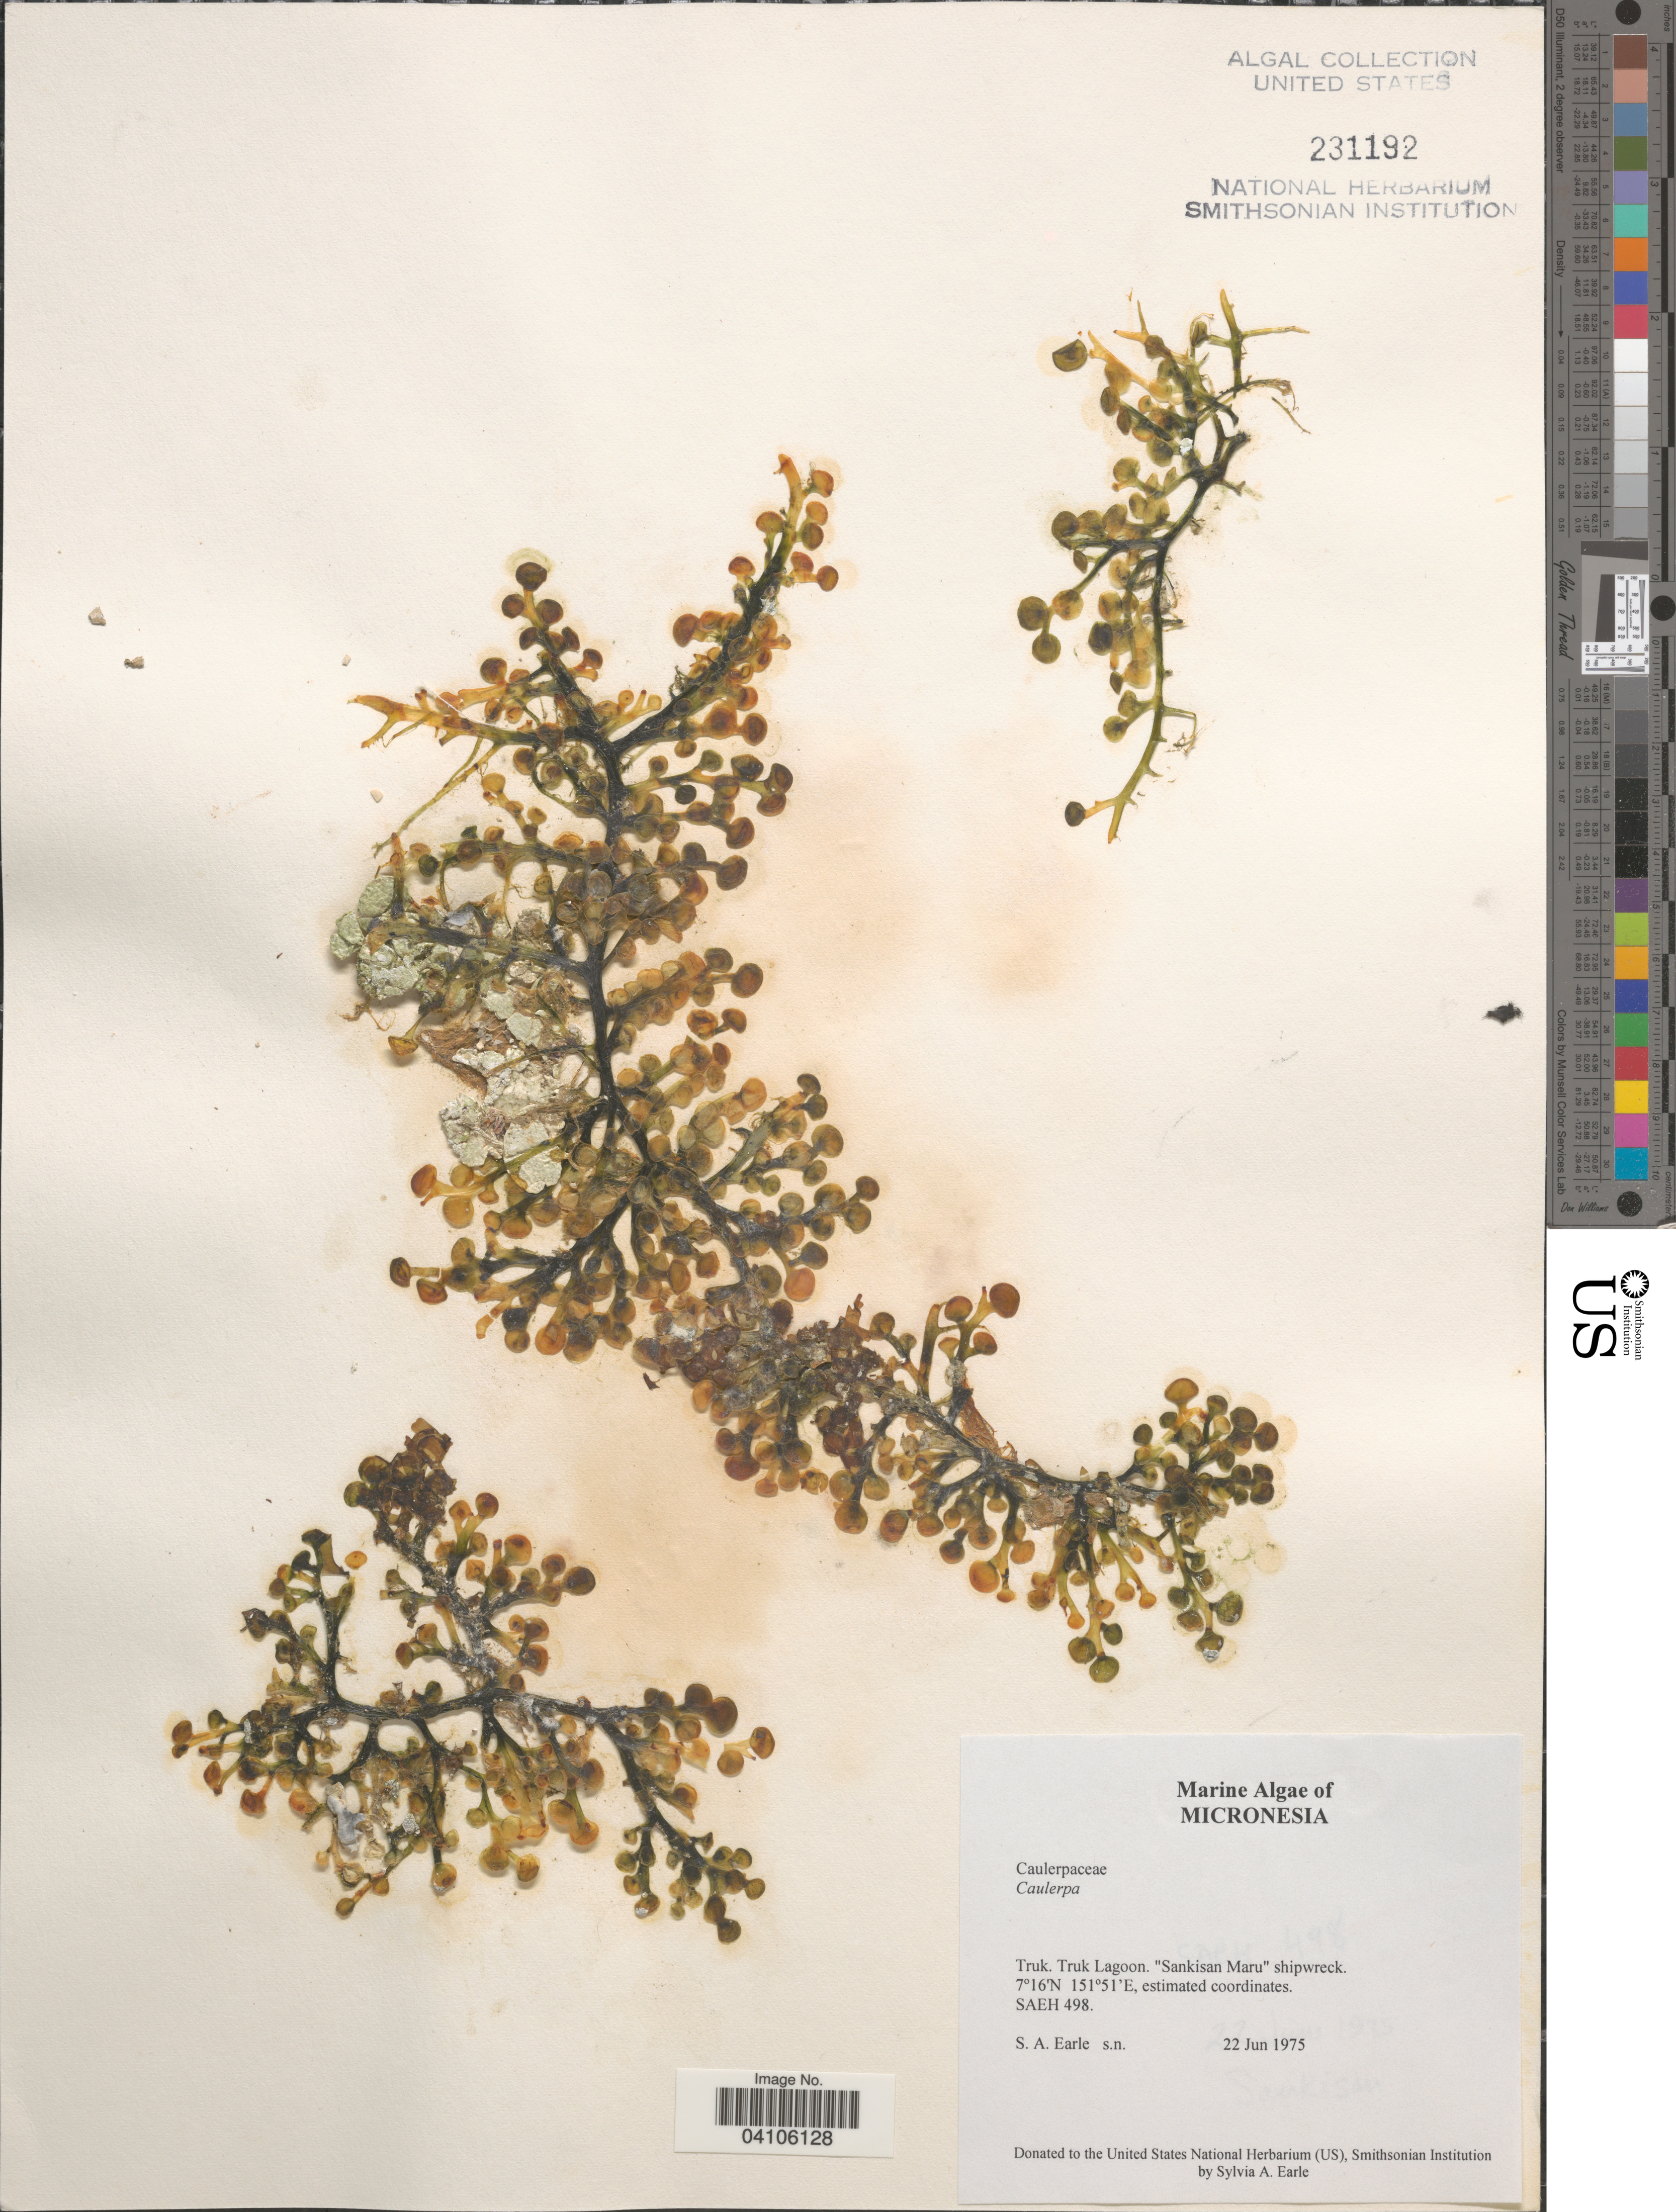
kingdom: Plantae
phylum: Chlorophyta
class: Ulvophyceae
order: Bryopsidales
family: Caulerpaceae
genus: Caulerpa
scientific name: Caulerpa sp.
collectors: S. A. Earle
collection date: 1975-06-22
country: Micronesia, Federated States of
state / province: Truk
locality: Truk Lagoon. "Sankisan Maru" shipwreck. SAEH 498.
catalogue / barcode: US 231192